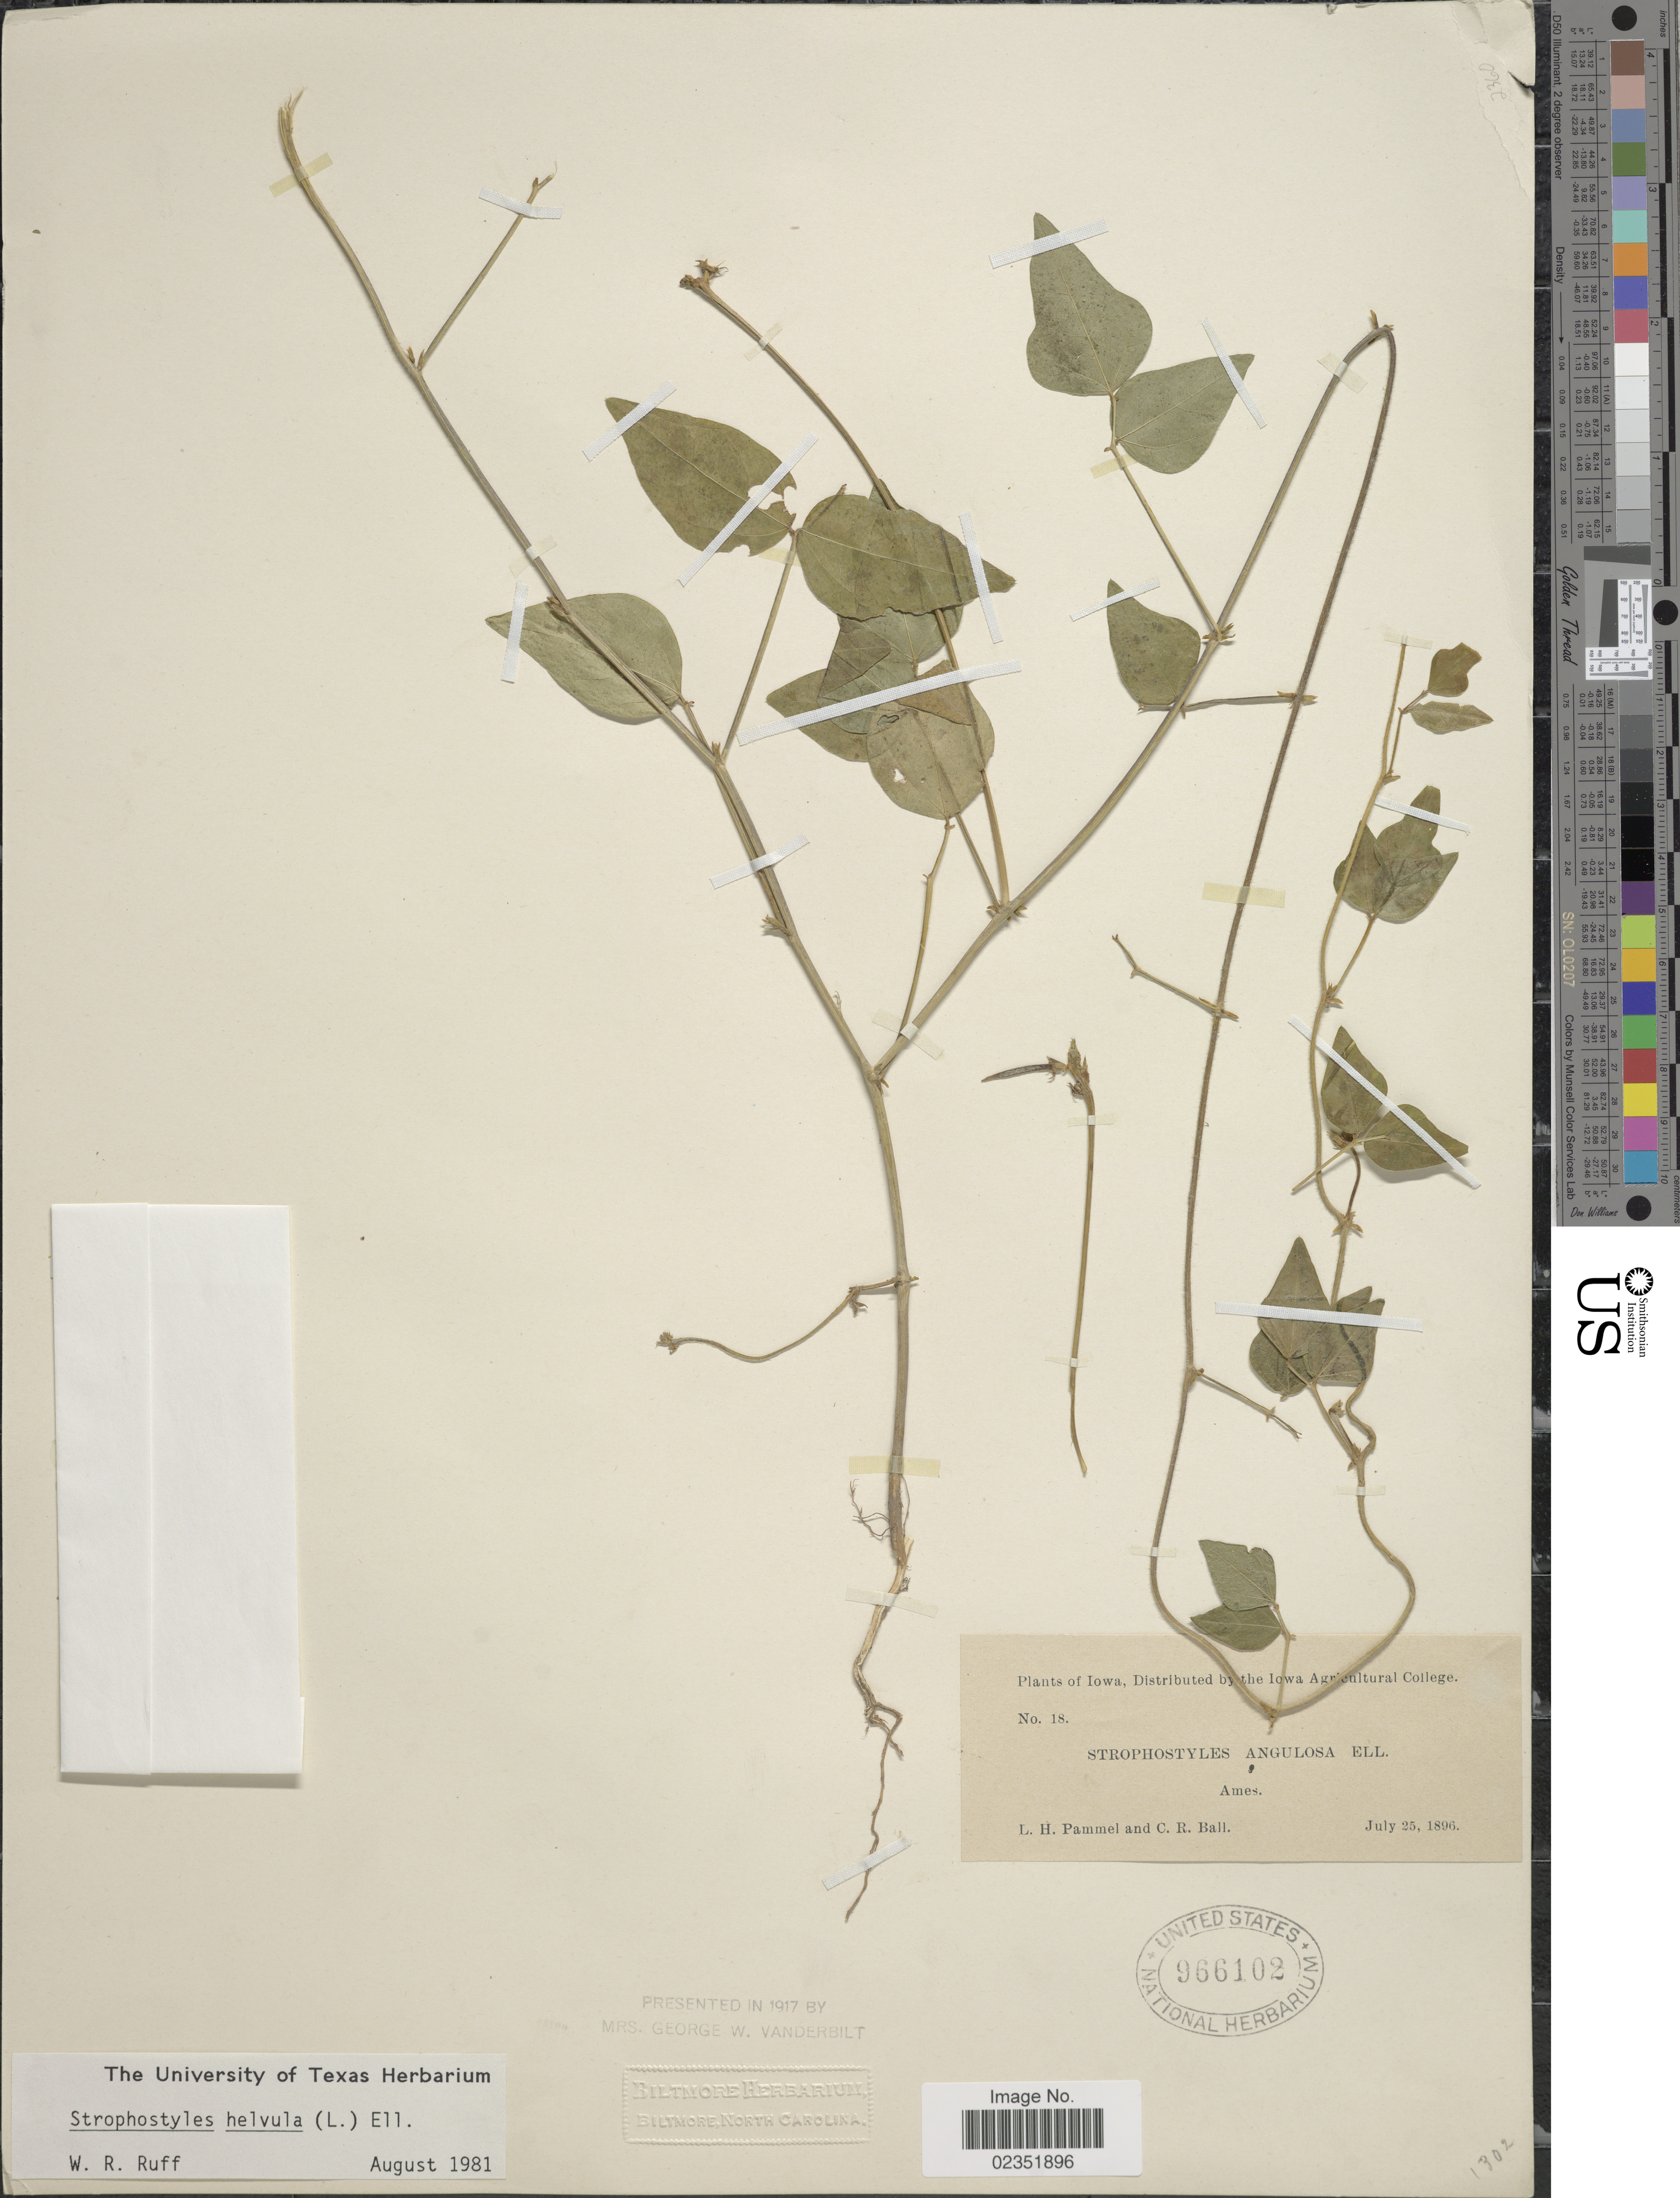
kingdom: Plantae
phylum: Tracheophyta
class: Magnoliopsida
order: Fabales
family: Fabaceae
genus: Strophostyles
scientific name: Strophostyles helvola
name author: (L.) Elliott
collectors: L. Pammel & C. R. Ball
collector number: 18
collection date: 1896-07-25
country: United States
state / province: Iowa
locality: Ames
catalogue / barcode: US 966102